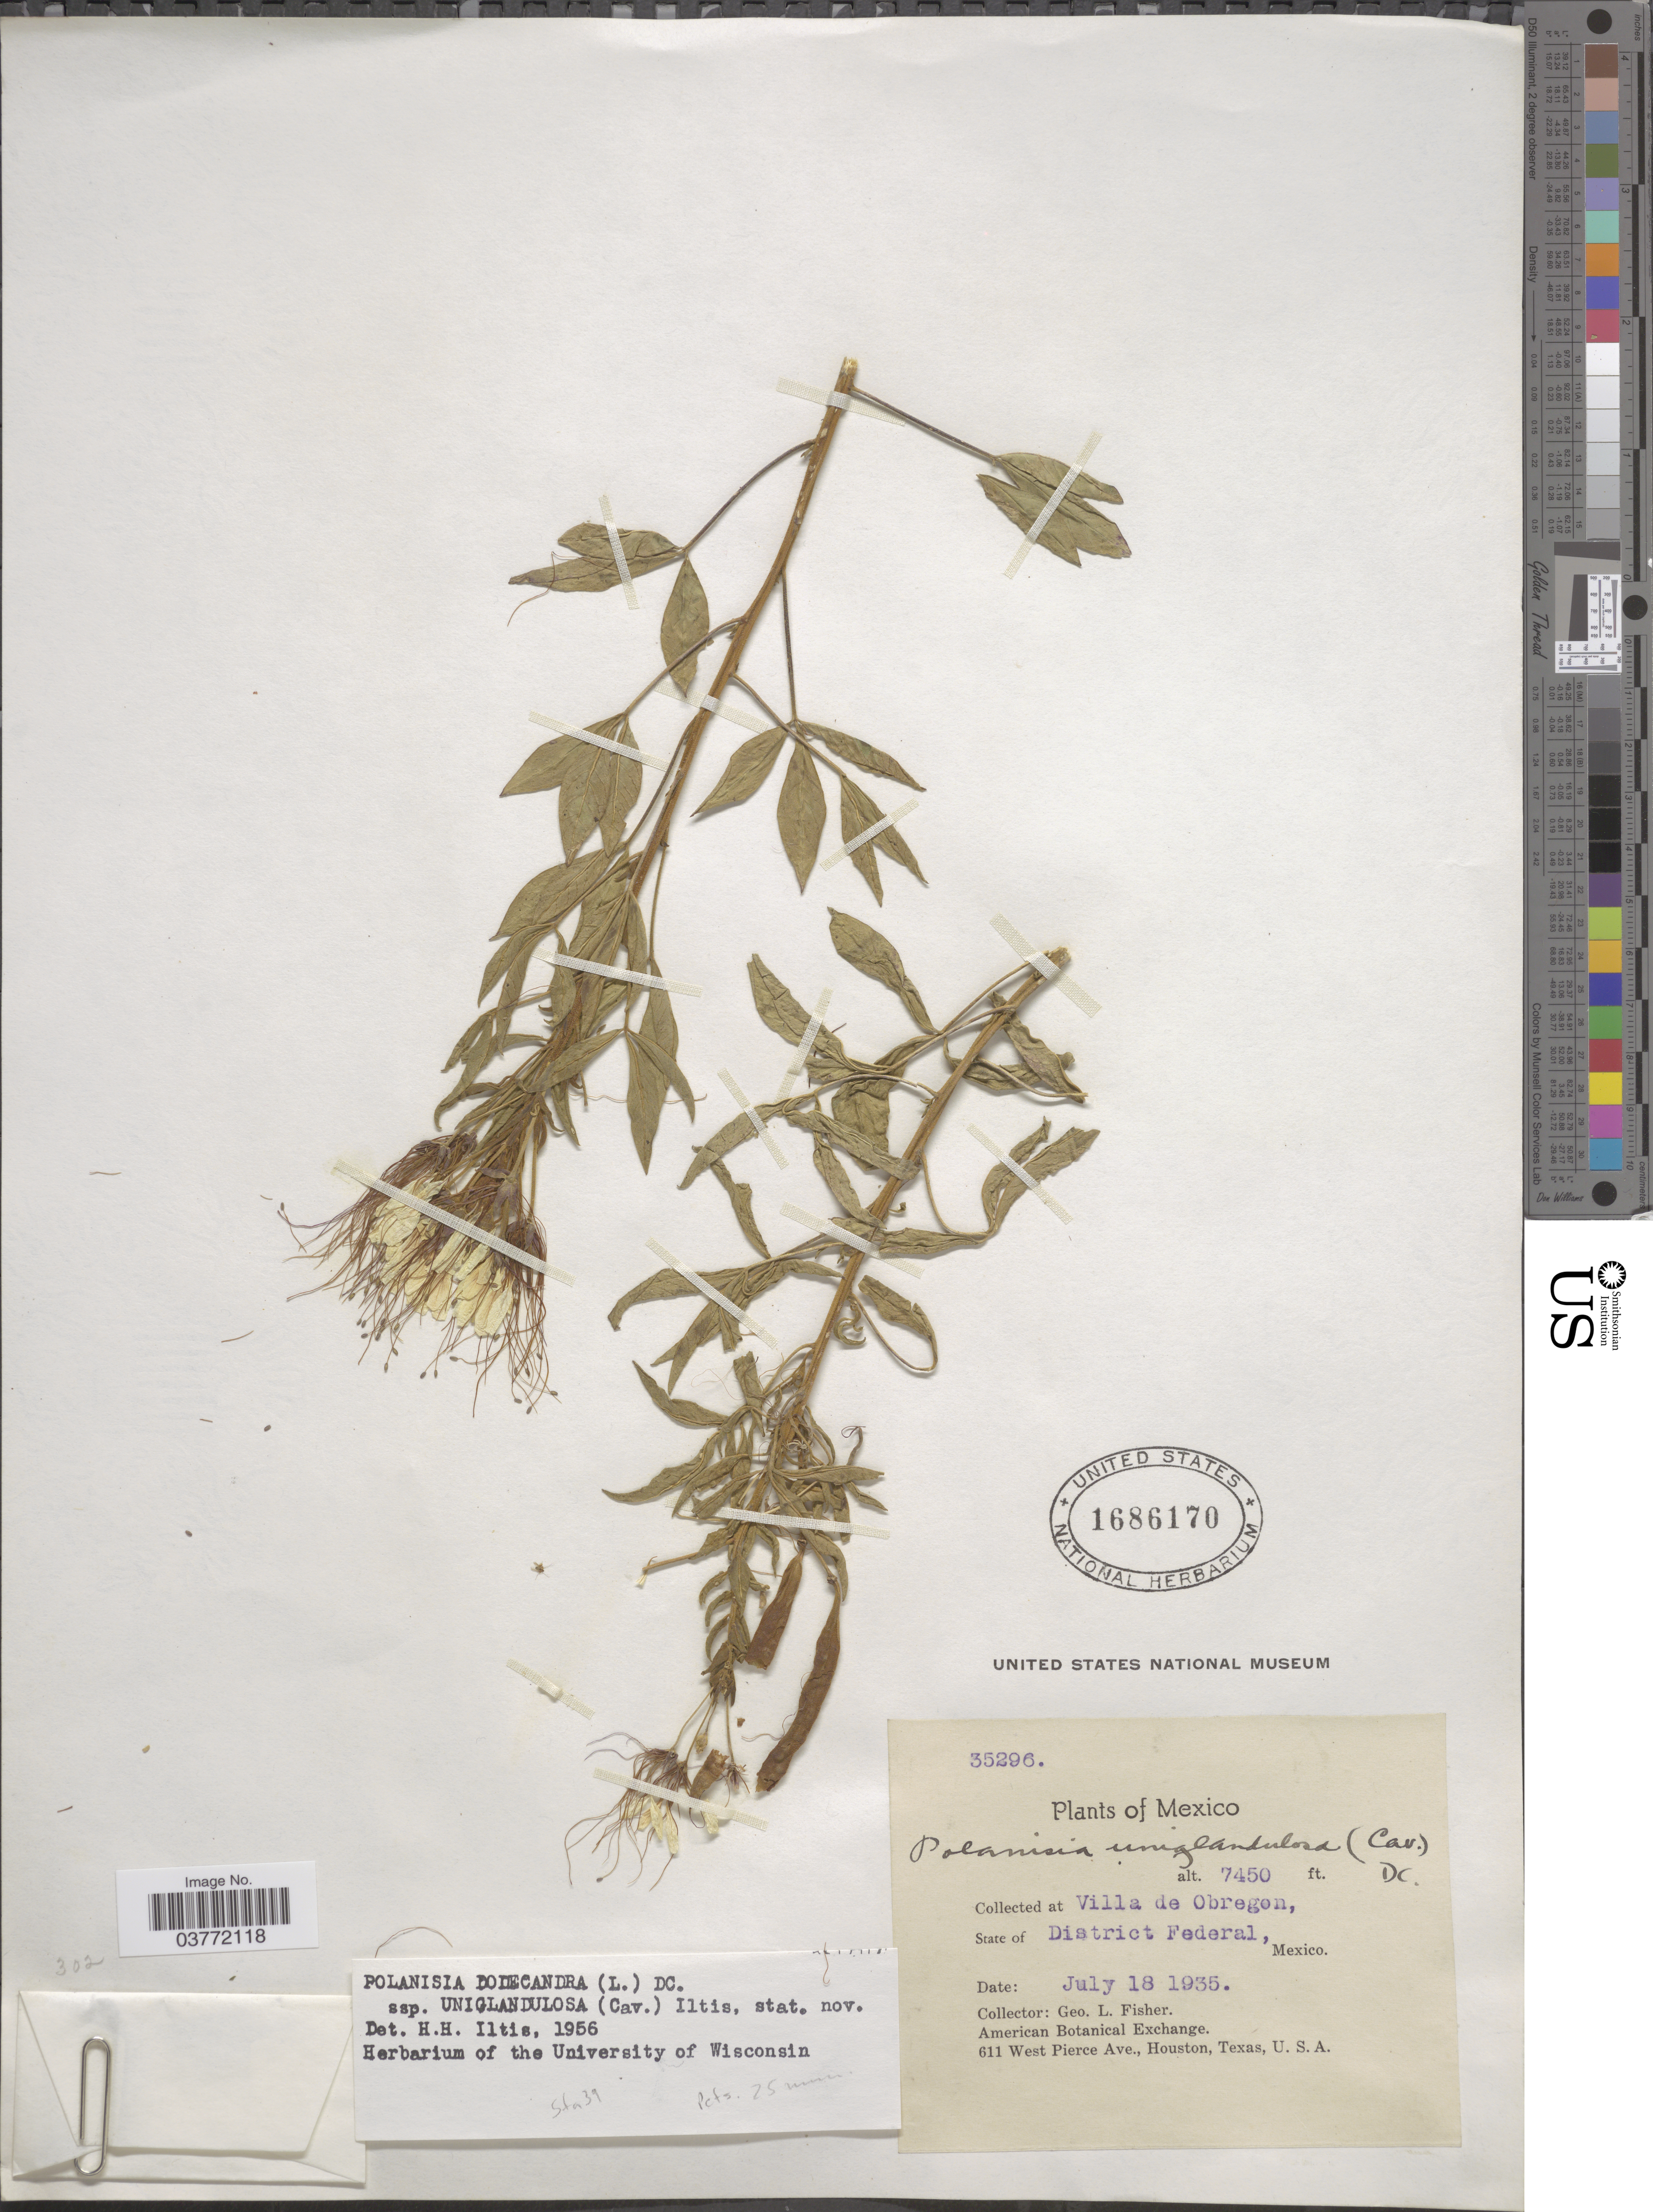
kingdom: Plantae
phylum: Tracheophyta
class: Magnoliopsida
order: Brassicales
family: Cleomaceae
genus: Polanisia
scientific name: Polanisia uniglandulosa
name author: (Cav.) DC.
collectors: G. L. Fisher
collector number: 35296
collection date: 1935-07-18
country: Mexico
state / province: Distrito Federal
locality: Villa de Obregon. State of District Federal.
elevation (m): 2271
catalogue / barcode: US 1686170